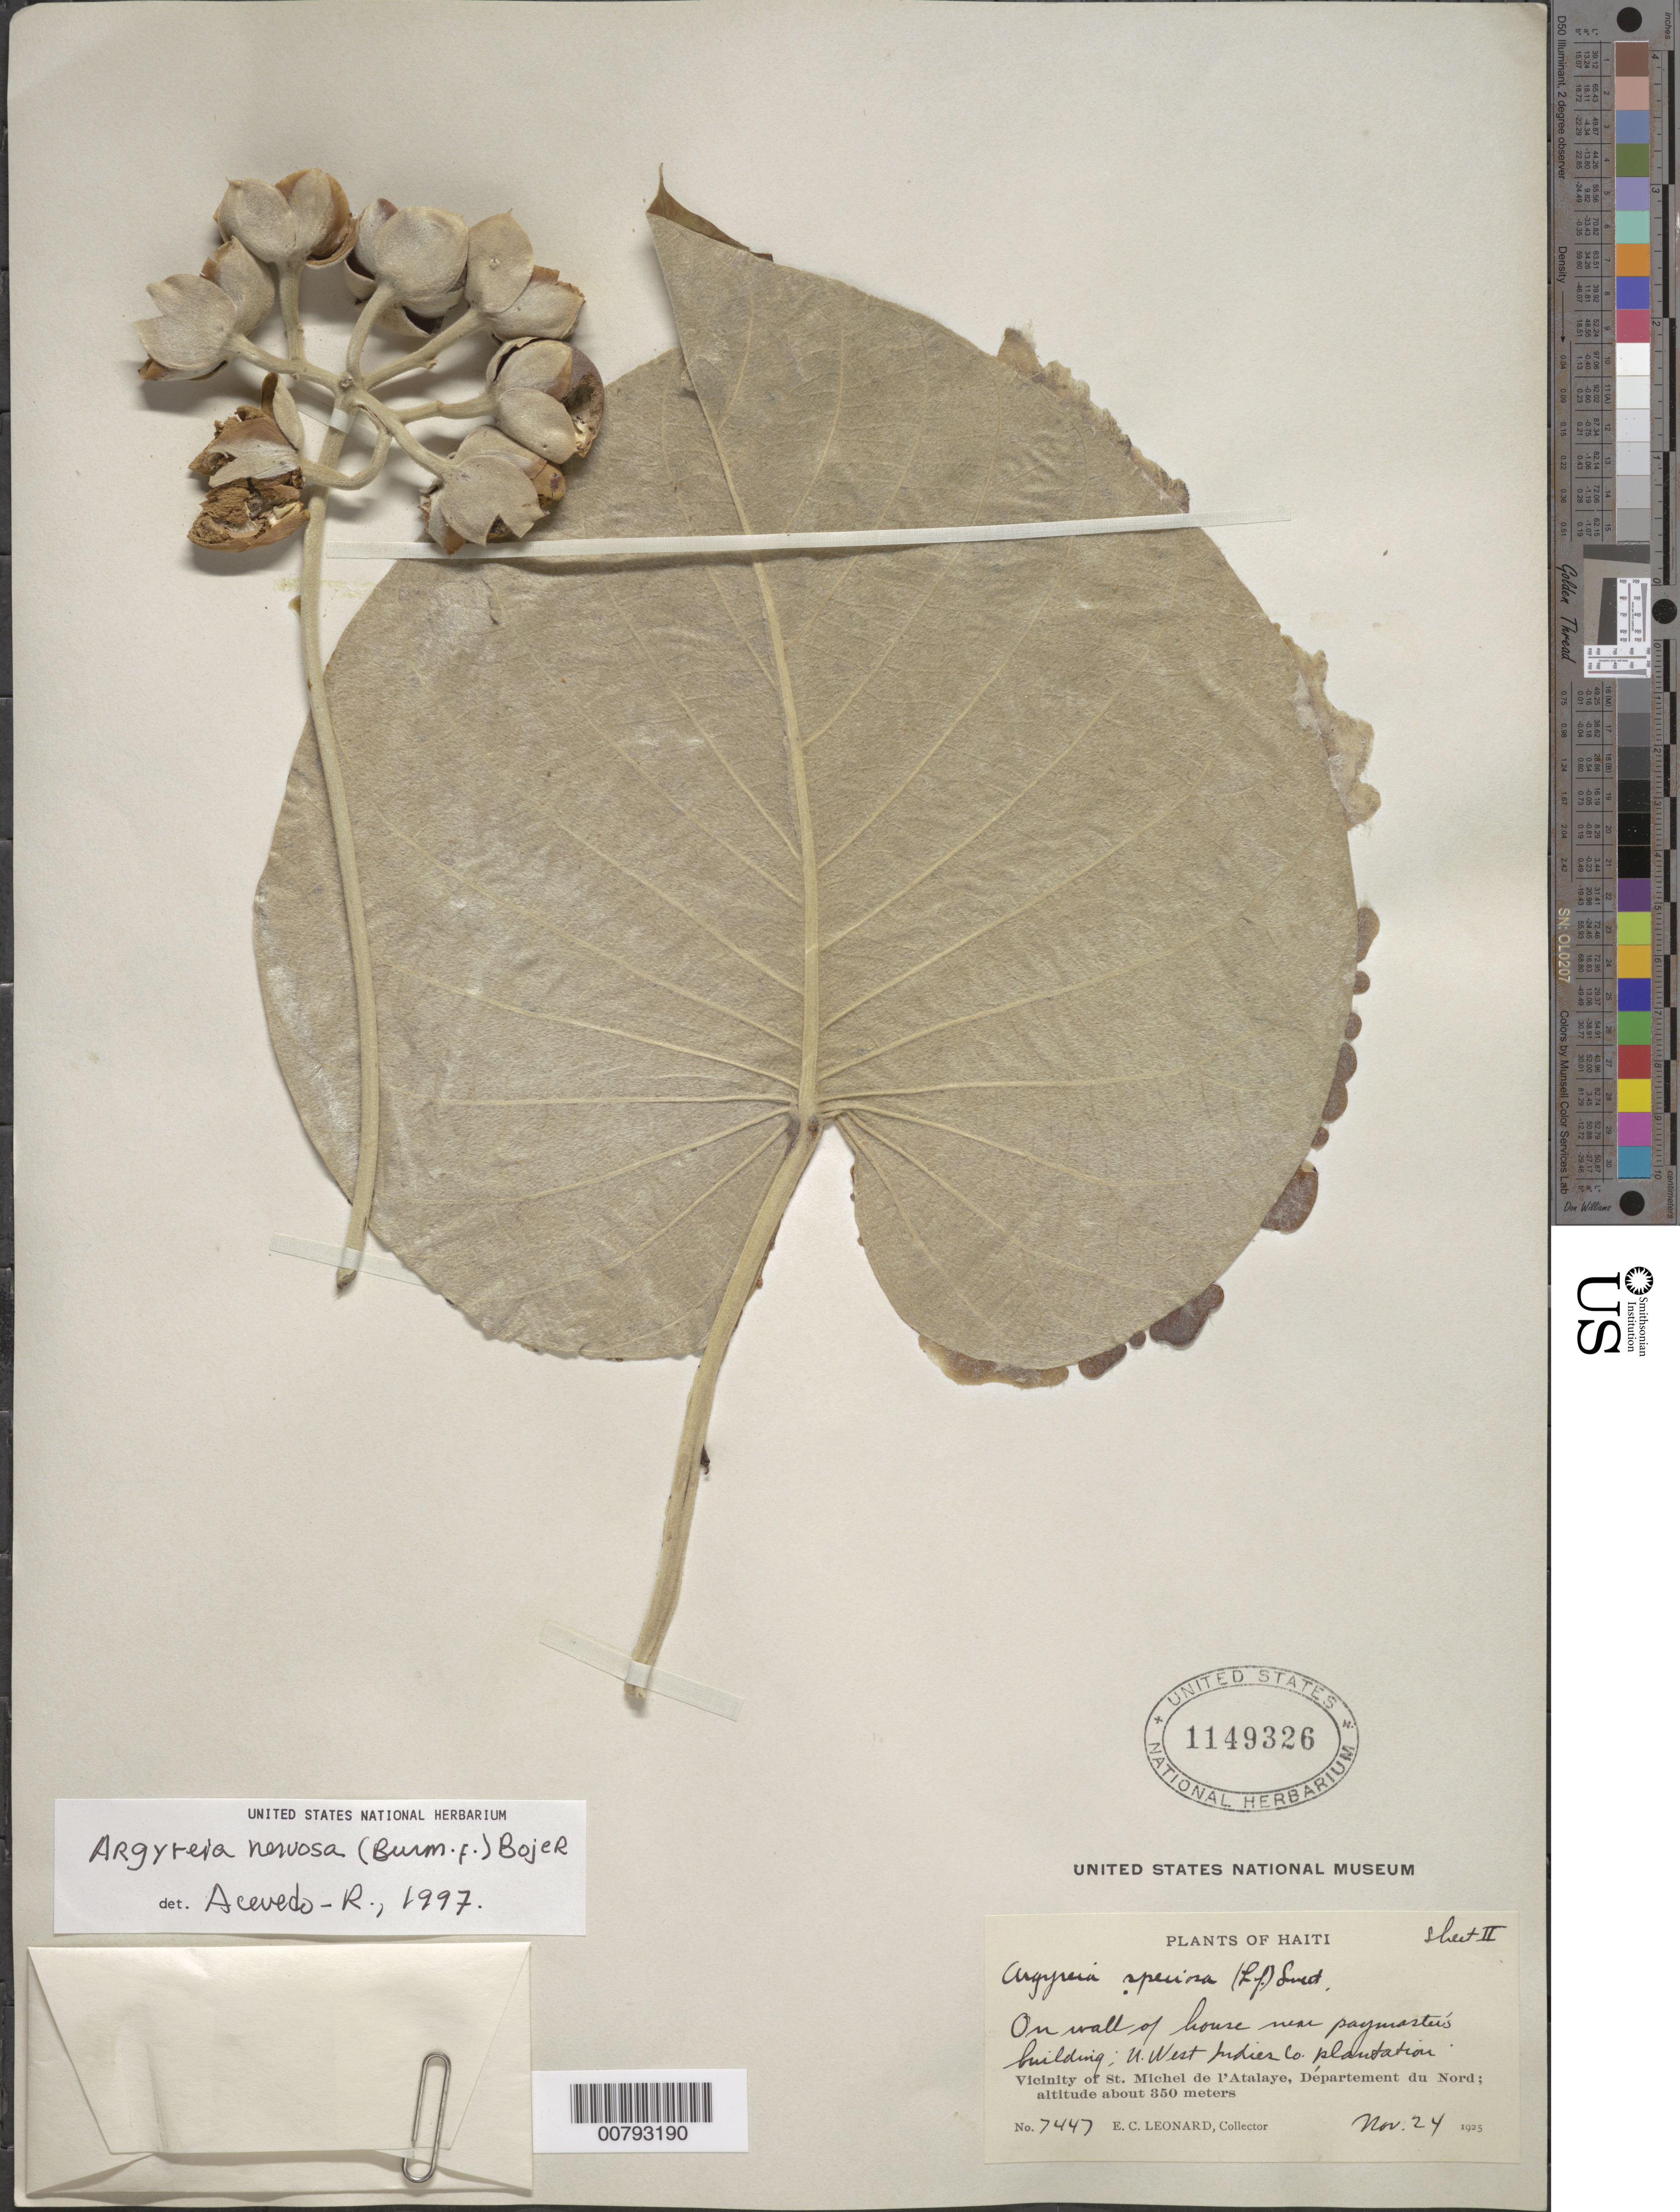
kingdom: Plantae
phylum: Tracheophyta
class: Magnoliopsida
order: Solanales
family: Convolvulaceae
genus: Argyreia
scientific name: Argyreia nervosa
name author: (Burm. f.) Bojer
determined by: Acevedo-Rodríguez, P., (BOT), Smithsonian Institution - National Museum of Natural History (UNITED STATES)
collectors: E. C. Leonard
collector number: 7447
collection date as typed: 24 Nov 1925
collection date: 1925-11-24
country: Haiti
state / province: Nord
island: Hispaniola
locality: Vicinity of St. Michel de l'Atalaye, near paymaster's building, N.West Indies Co. plantation.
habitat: On wall of home.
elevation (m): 350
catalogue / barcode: US 1149326